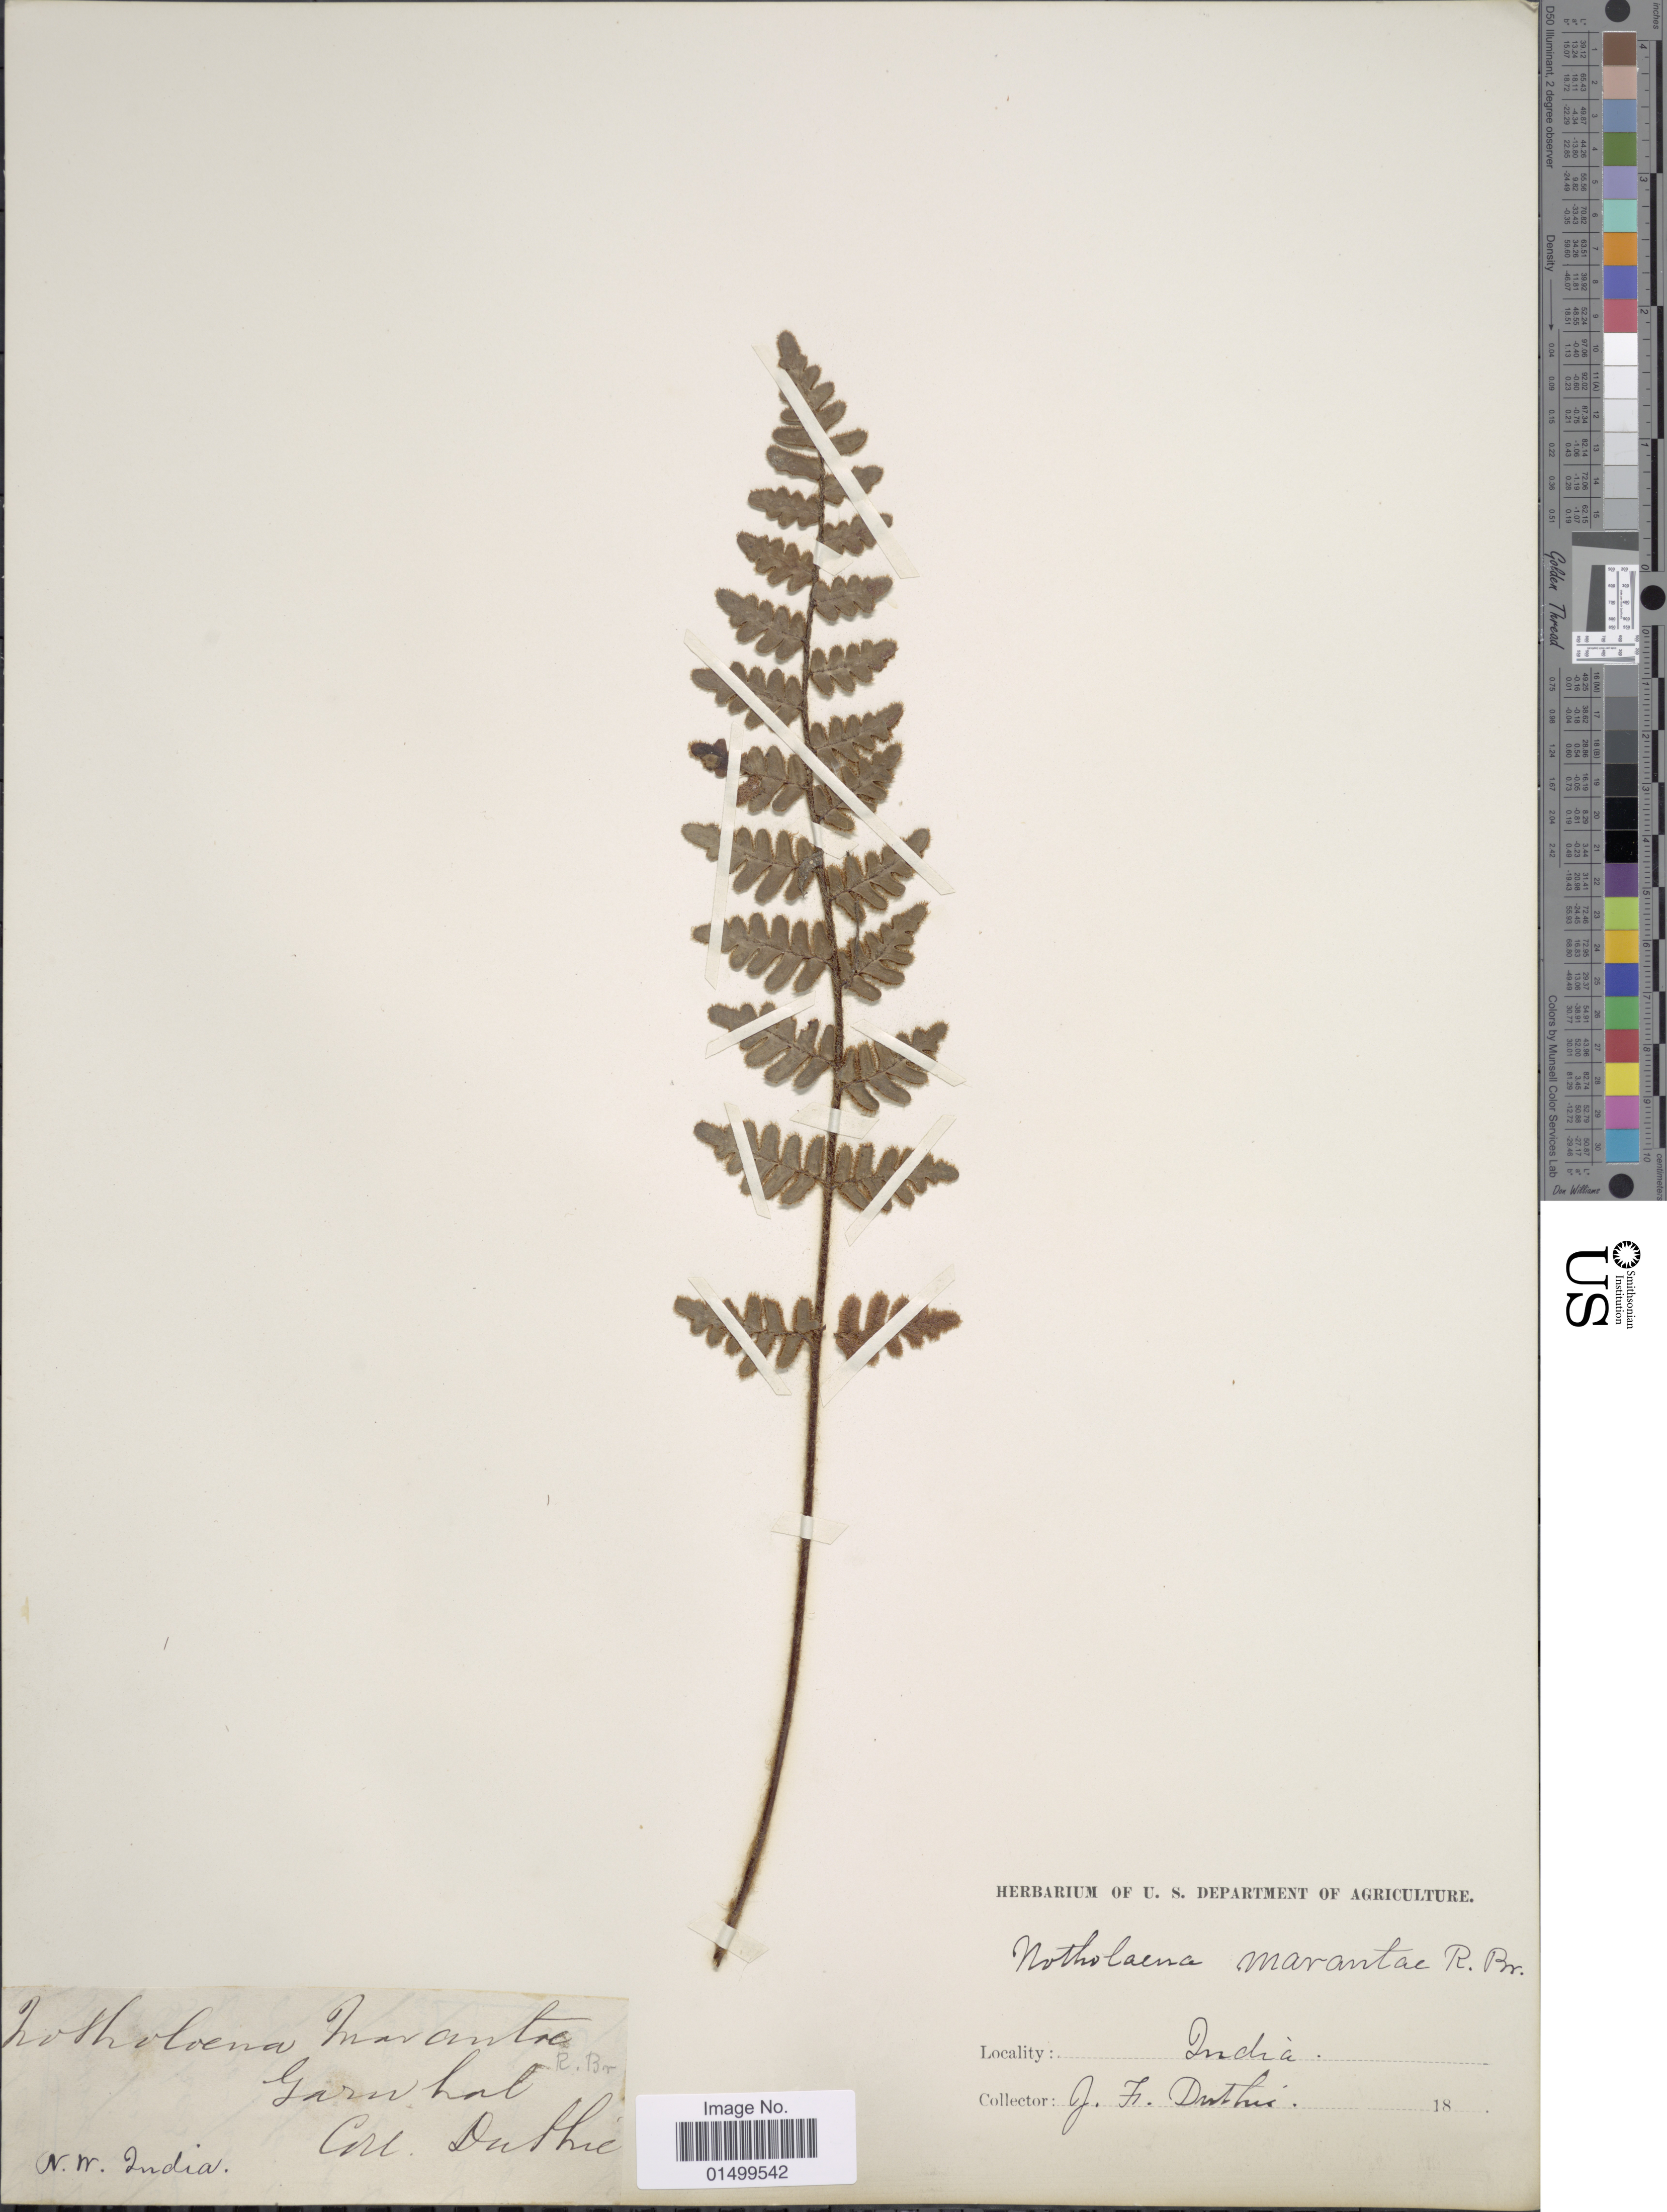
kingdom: Plantae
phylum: Tracheophyta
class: Polypodiopsida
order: Polypodiales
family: Pteridaceae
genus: Cheilanthes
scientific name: Cheilanthes marantae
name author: Domin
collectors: J. F. Duthie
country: India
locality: Garwhal, N.W. India